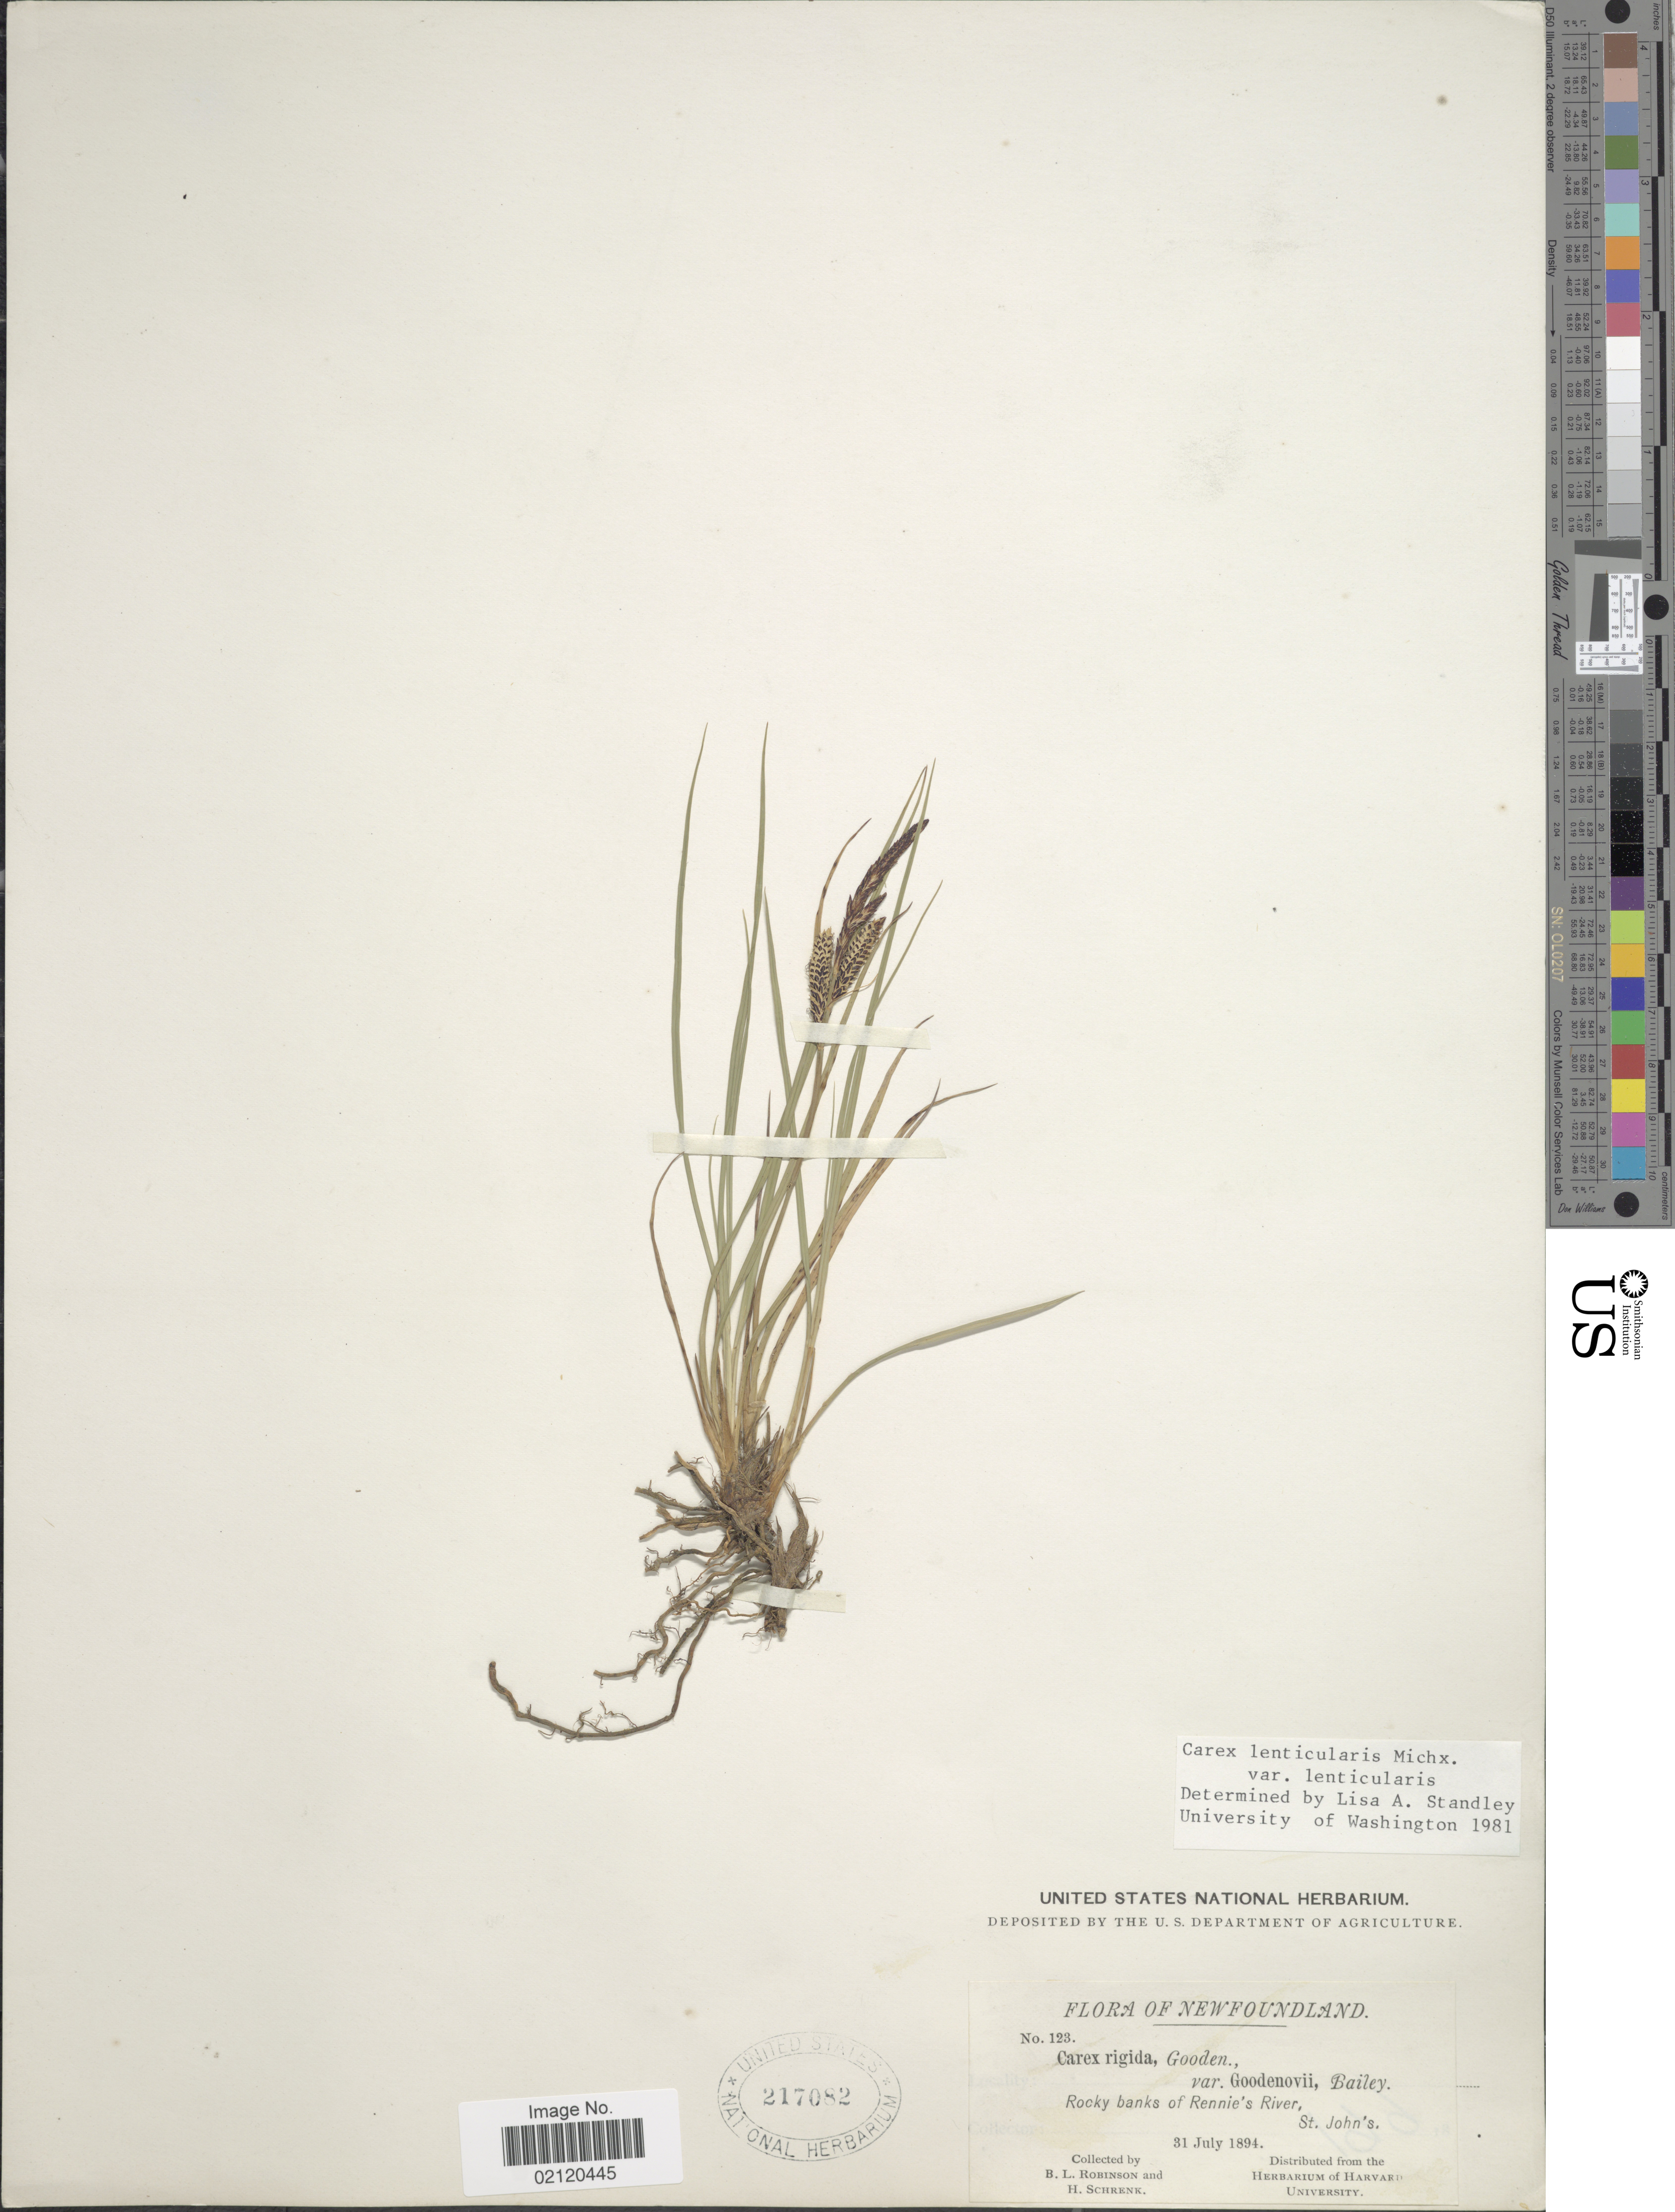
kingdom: Plantae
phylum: Tracheophyta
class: Liliopsida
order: Poales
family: Cyperaceae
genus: Carex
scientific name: Carex lenticularis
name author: Michx.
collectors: B. L. Robinson & H. v. Schrenk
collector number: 123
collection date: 1894-07-31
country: Canada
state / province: Newfoundland and Labrador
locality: Rocky banks of Rennie's River, St. John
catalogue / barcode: US 217082